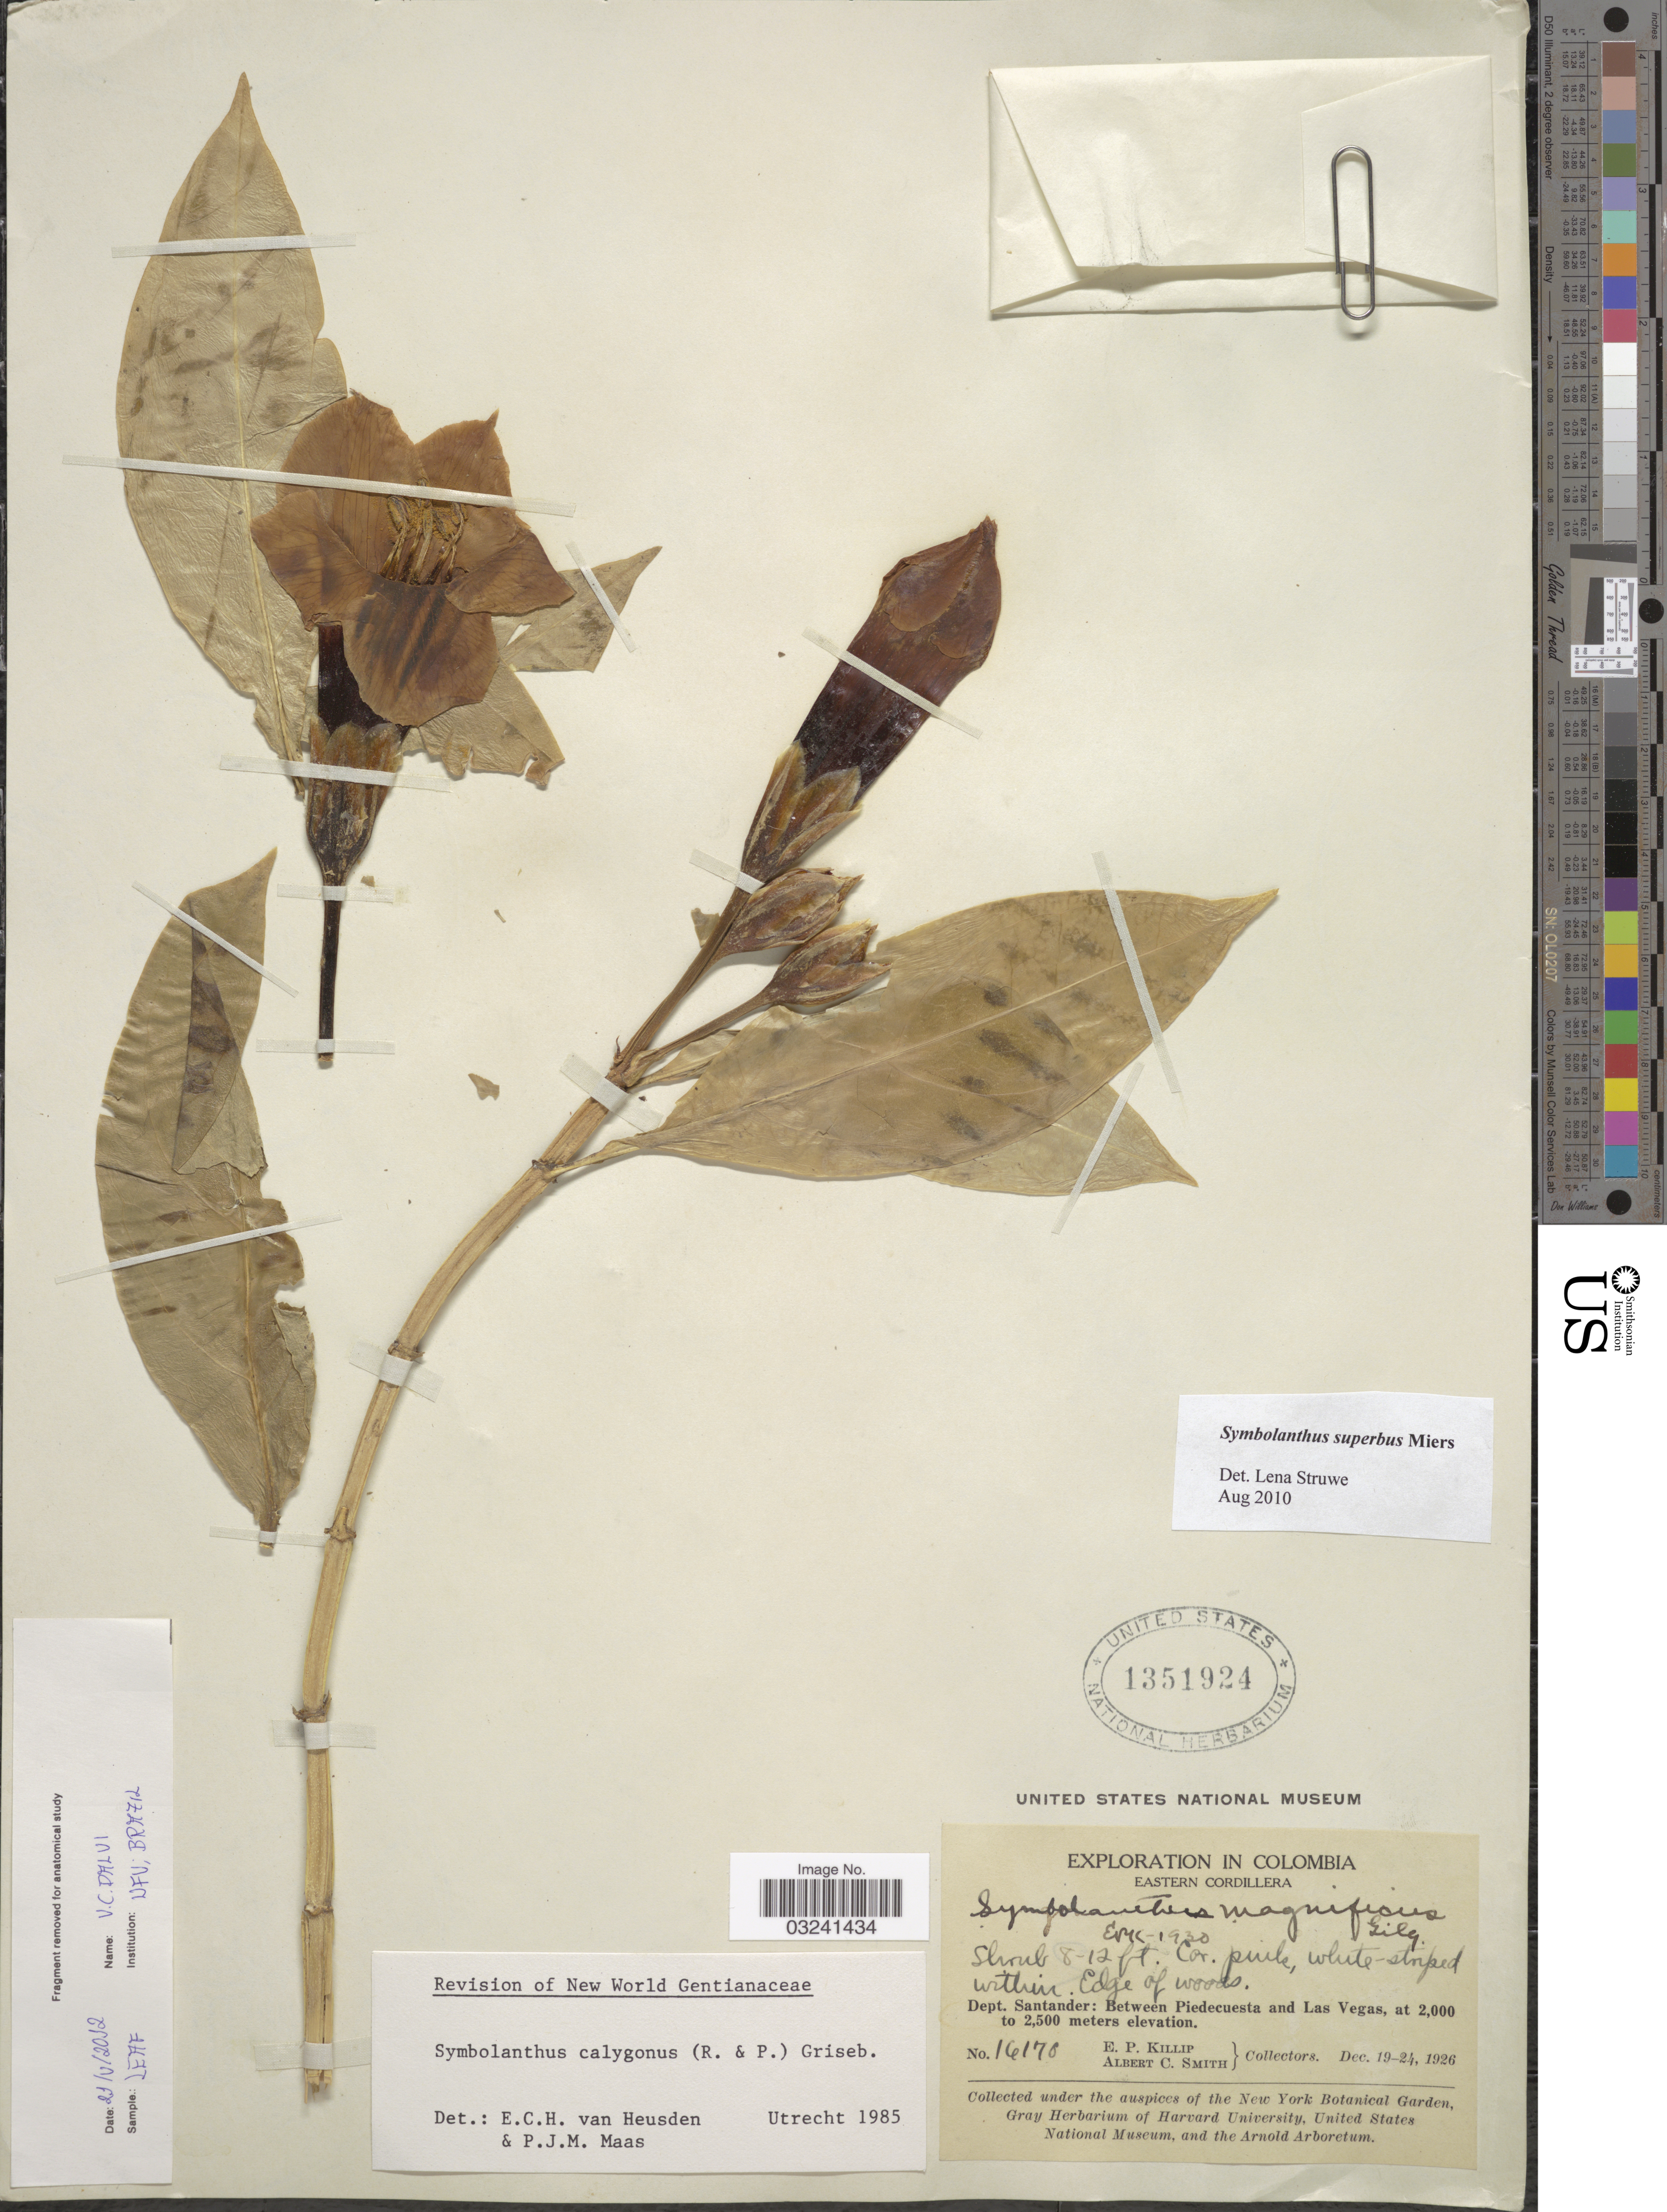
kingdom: Plantae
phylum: Tracheophyta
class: Magnoliopsida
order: Gentianales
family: Gentianaceae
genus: Symbolanthus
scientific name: Symbolanthus superbus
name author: Miers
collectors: E. P. Killip & A. C. Smith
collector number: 16170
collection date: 1926-12-19/1926-12-24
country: Colombia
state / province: Santander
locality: Eastern Cordillera. Dept. Santander: Between Piedecuesta and Las Vegas.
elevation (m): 2000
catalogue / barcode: US 1351924